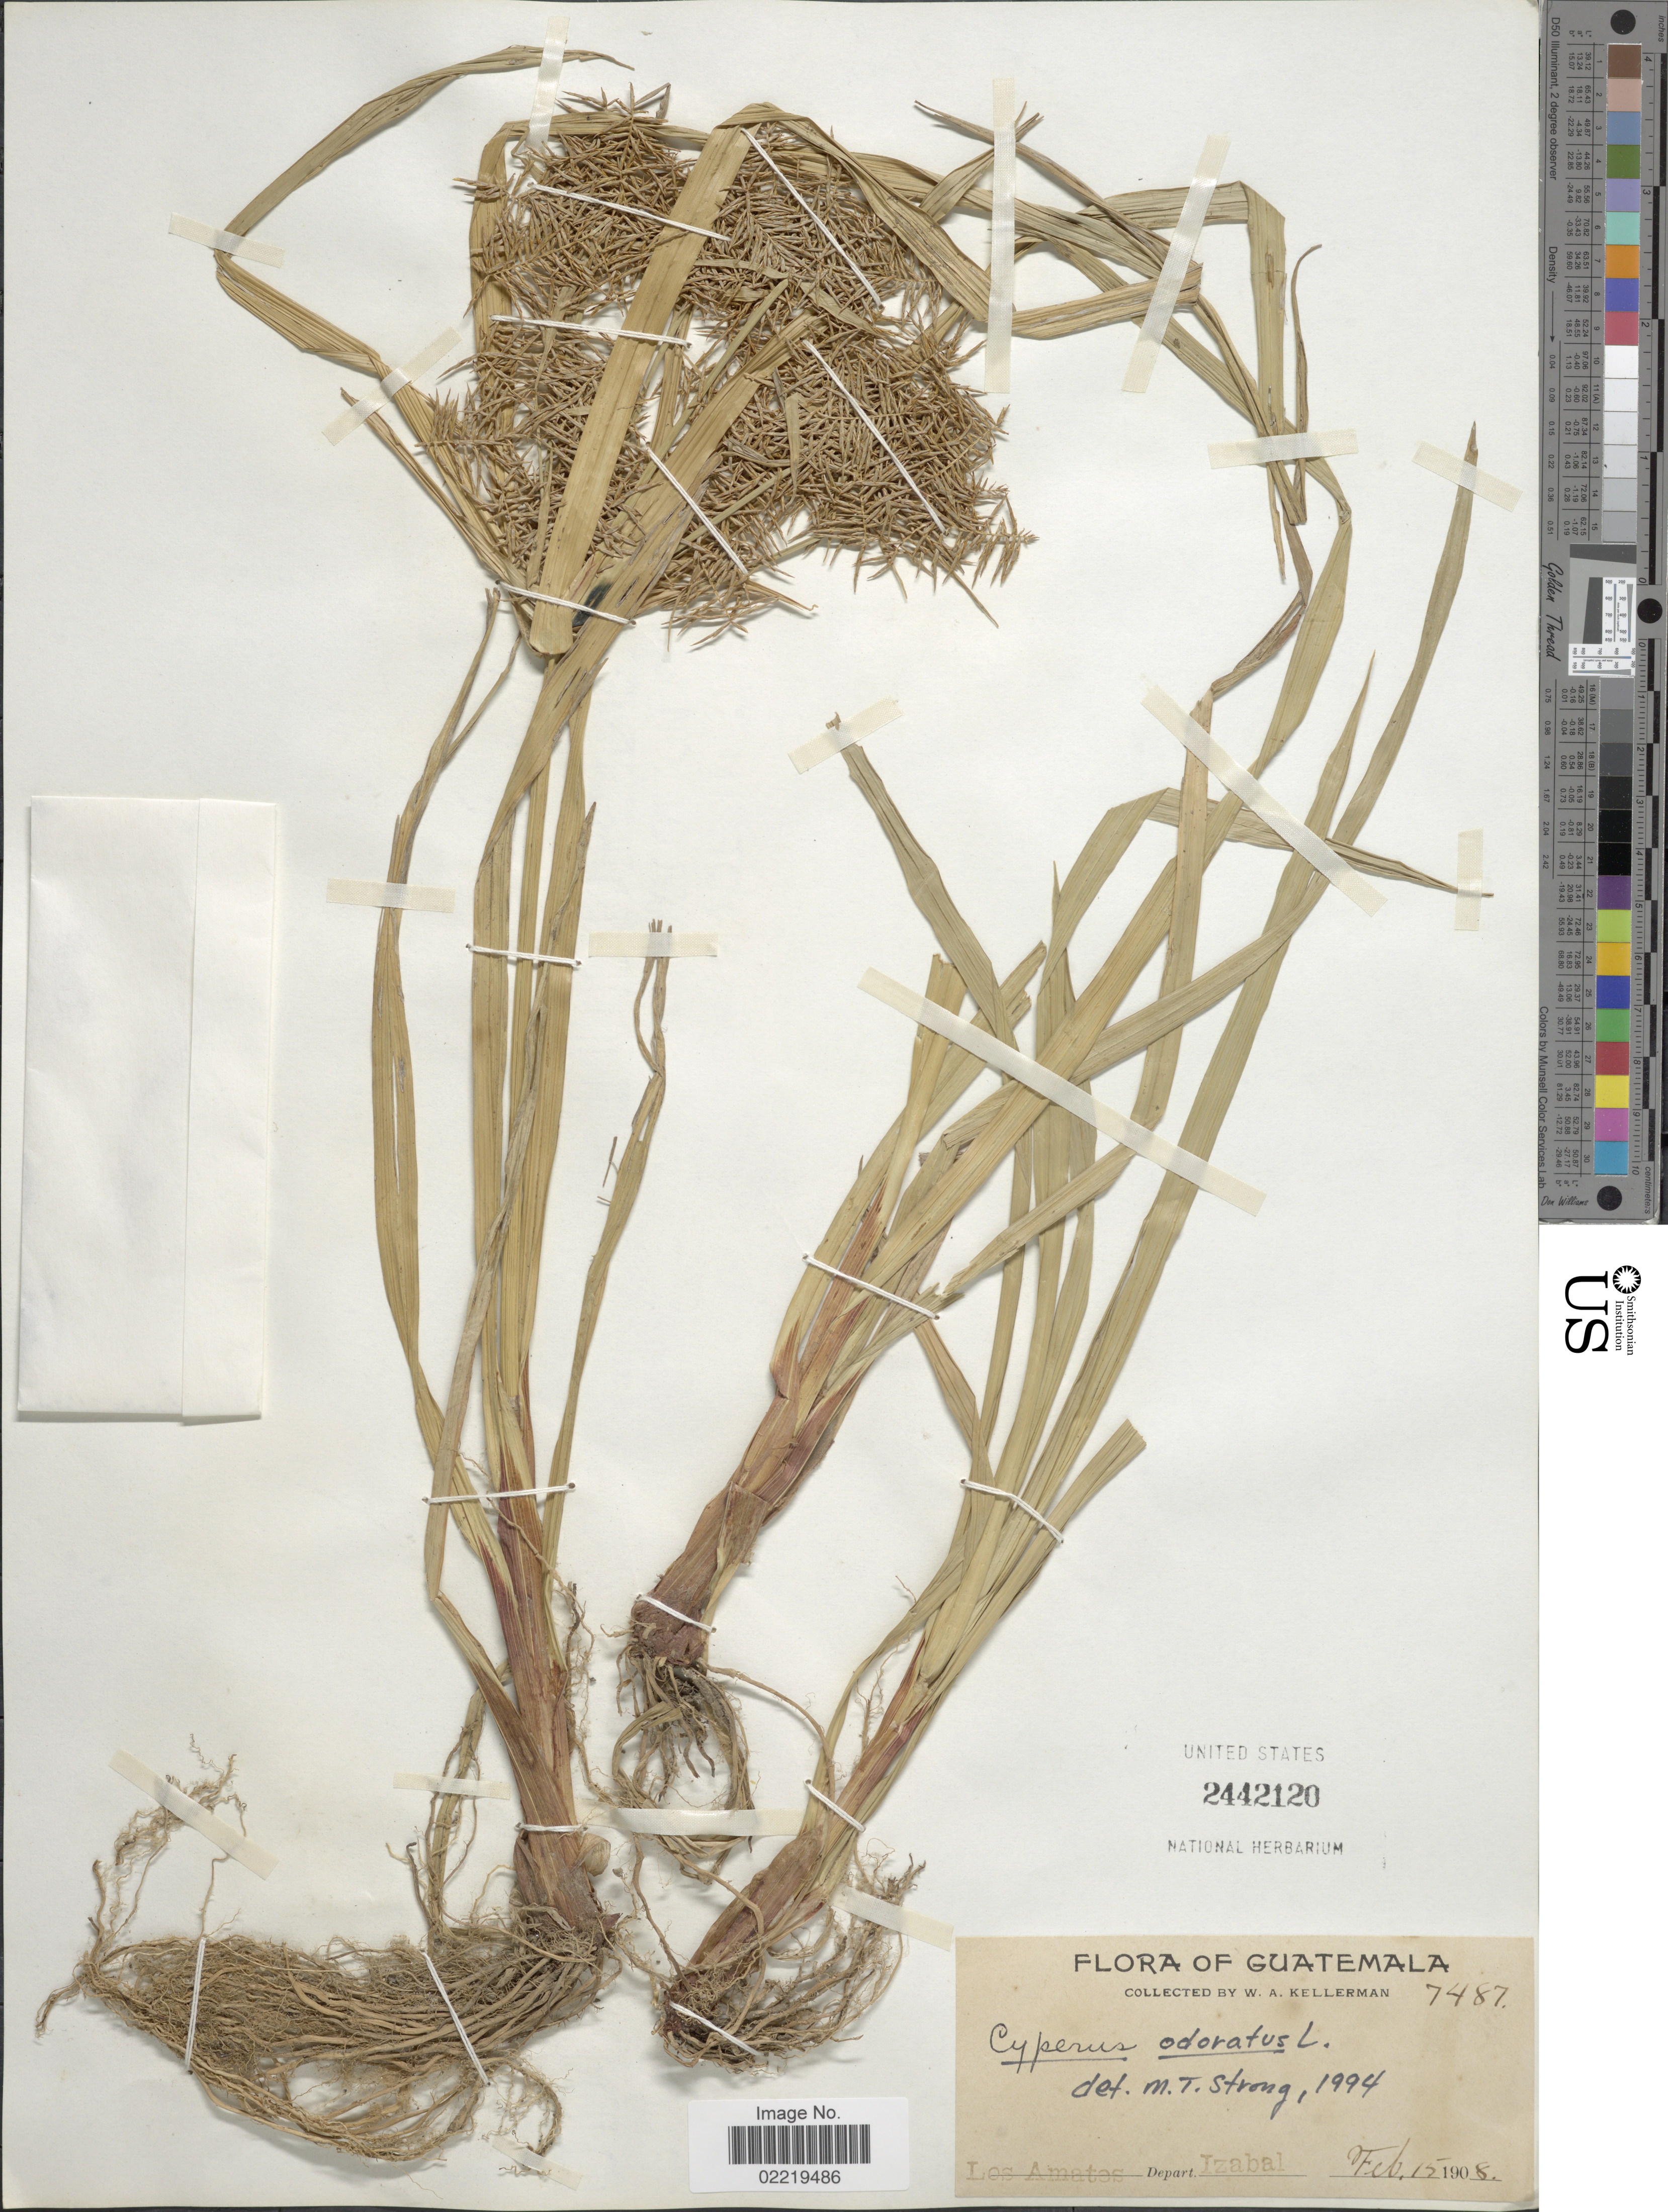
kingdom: Plantae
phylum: Tracheophyta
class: Liliopsida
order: Poales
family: Cyperaceae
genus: Cyperus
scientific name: Cyperus odoratus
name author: L.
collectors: W. Kellerman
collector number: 7487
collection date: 1908-02-15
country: Guatemala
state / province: Izabal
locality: Los Amates.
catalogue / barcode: US 2442120